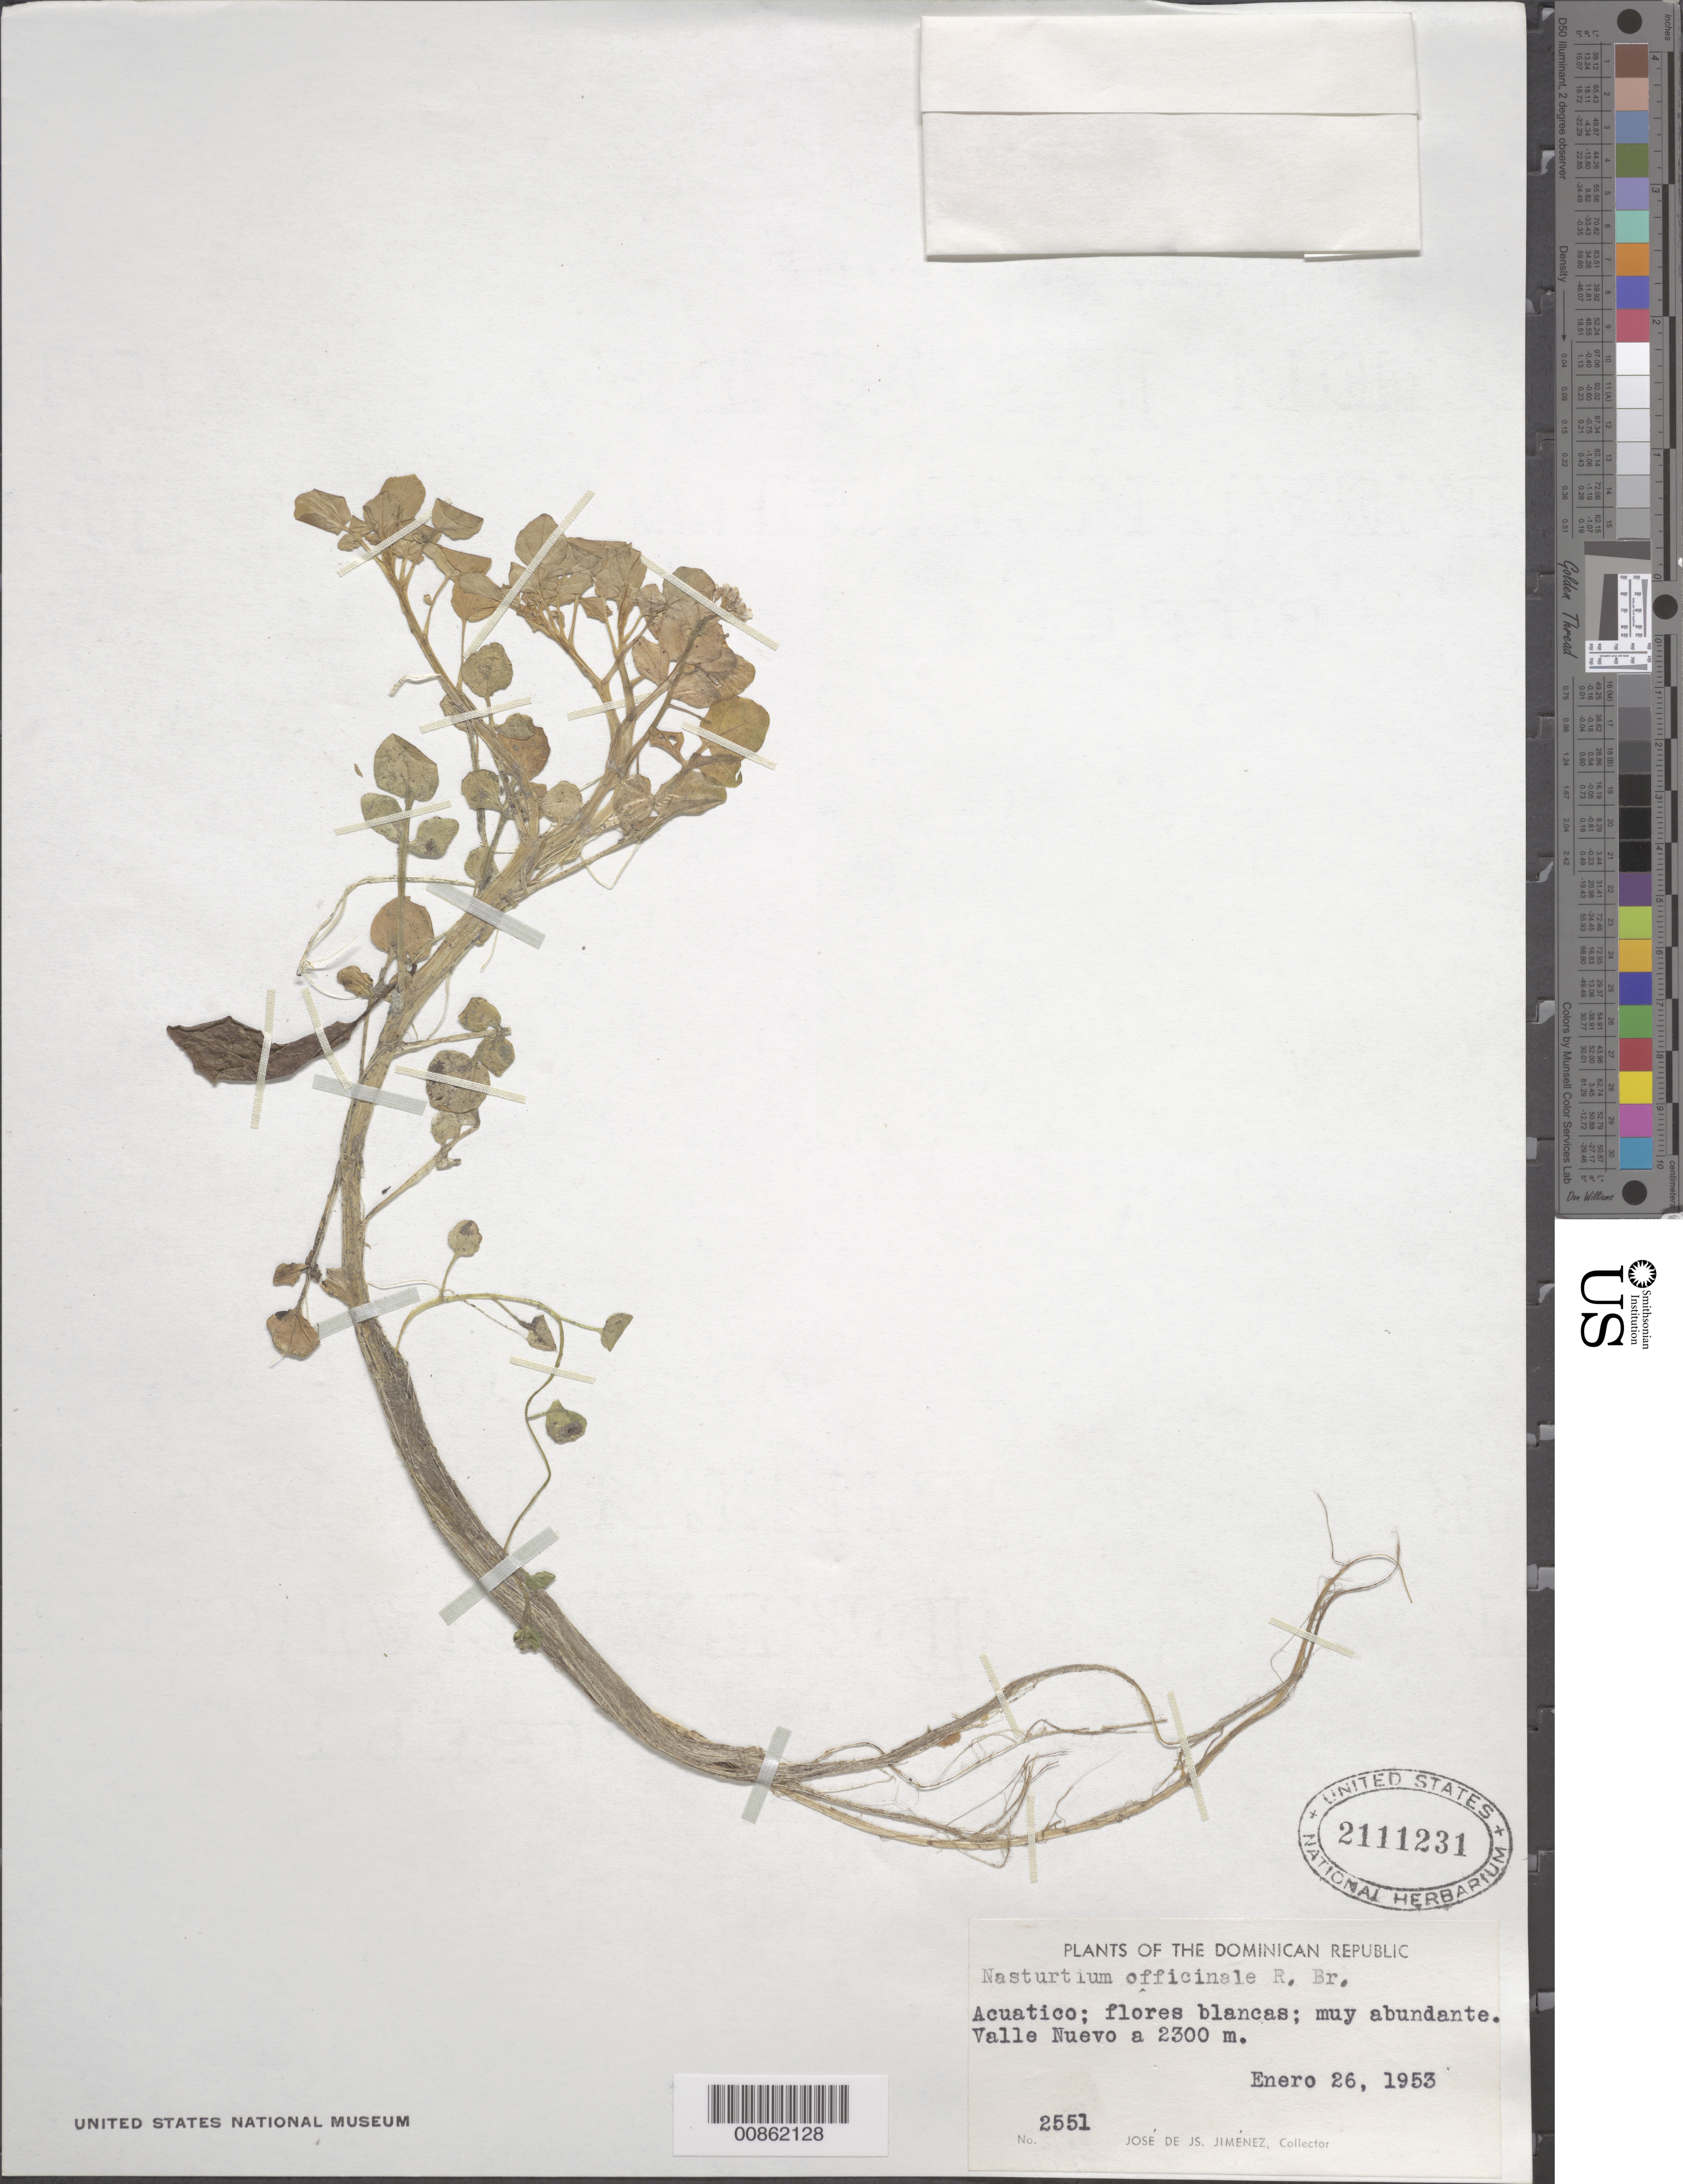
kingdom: Plantae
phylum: Tracheophyta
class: Magnoliopsida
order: Brassicales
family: Brassicaceae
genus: Nasturtium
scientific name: Nasturtium officinale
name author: R. Br.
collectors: J. J. Jiménez Almonte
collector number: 2551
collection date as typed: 26 Jan 1953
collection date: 1953-01-26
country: Dominican Republic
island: Hispaniola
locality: Valle Nuevo.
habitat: Acuatico.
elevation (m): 2300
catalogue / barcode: US 2111231